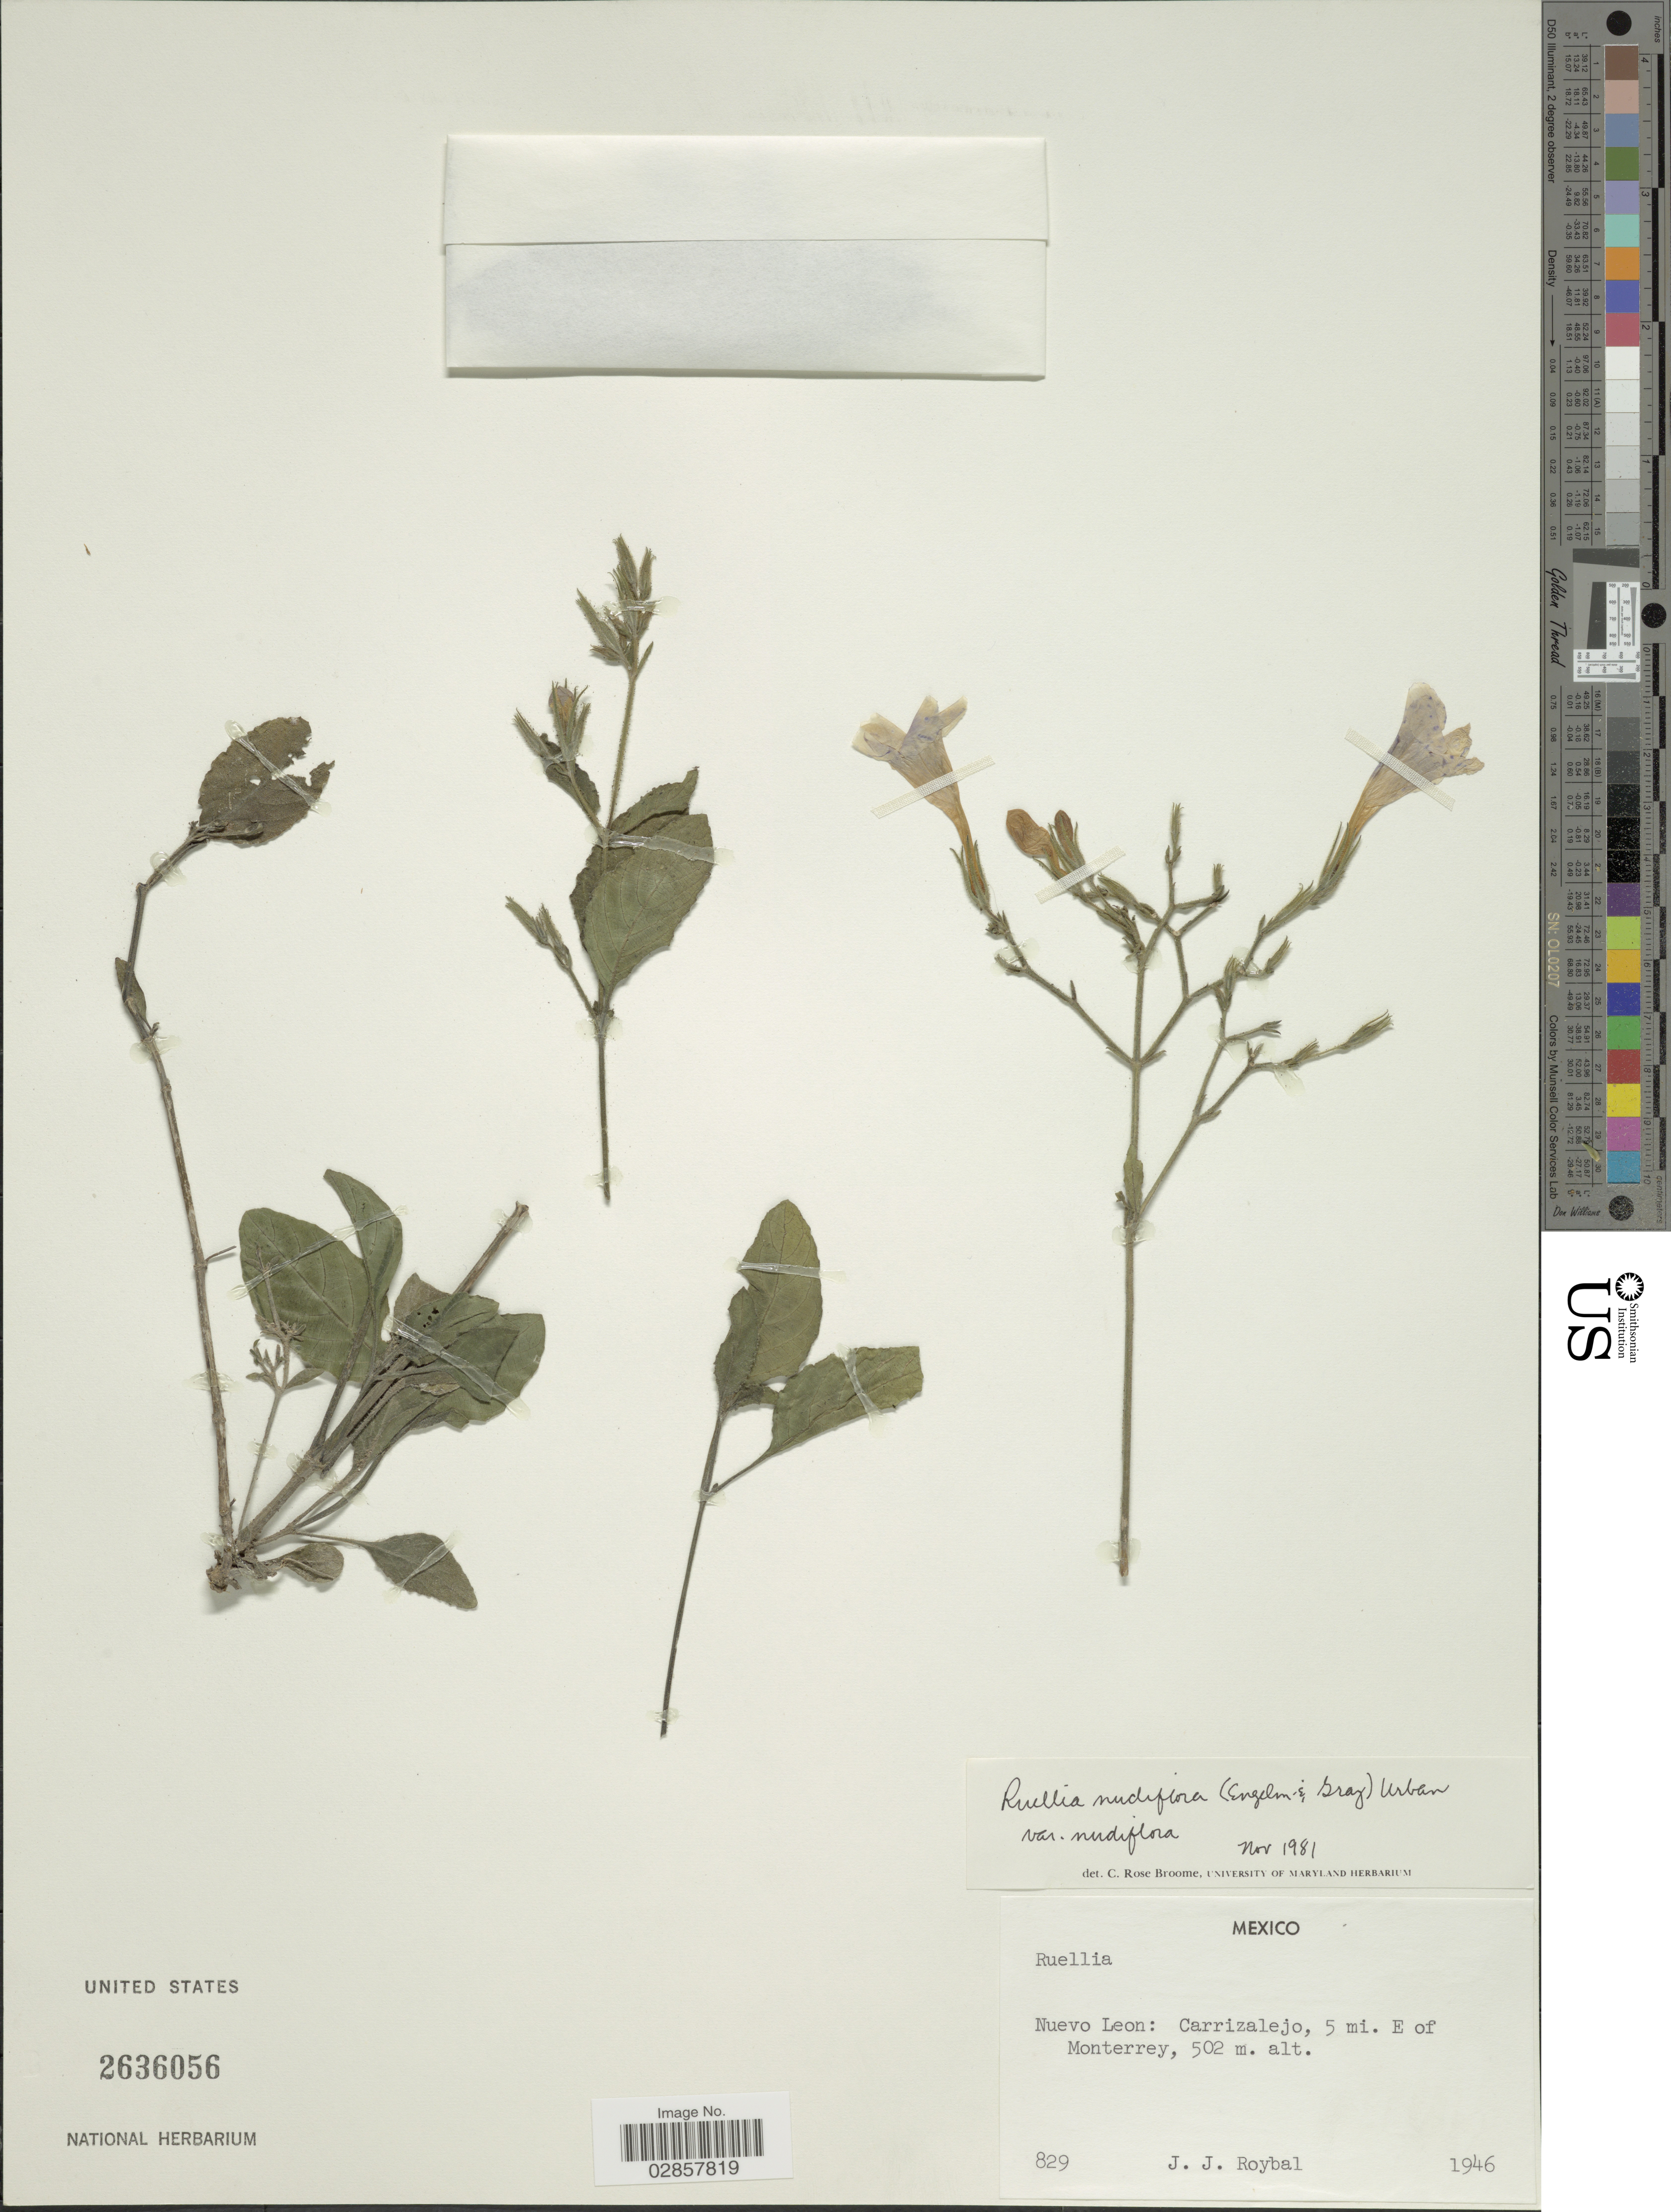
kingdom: Plantae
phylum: Tracheophyta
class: Magnoliopsida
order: Lamiales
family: Acanthaceae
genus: Ruellia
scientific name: Ruellia nudiflora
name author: (Engelm. & A. Gray) Urb.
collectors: J. J. Roybal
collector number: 829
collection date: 1946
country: Mexico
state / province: Nuevo León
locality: Carrizalejo, 5 mi. E of Monterrey.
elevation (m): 502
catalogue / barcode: US 2636056